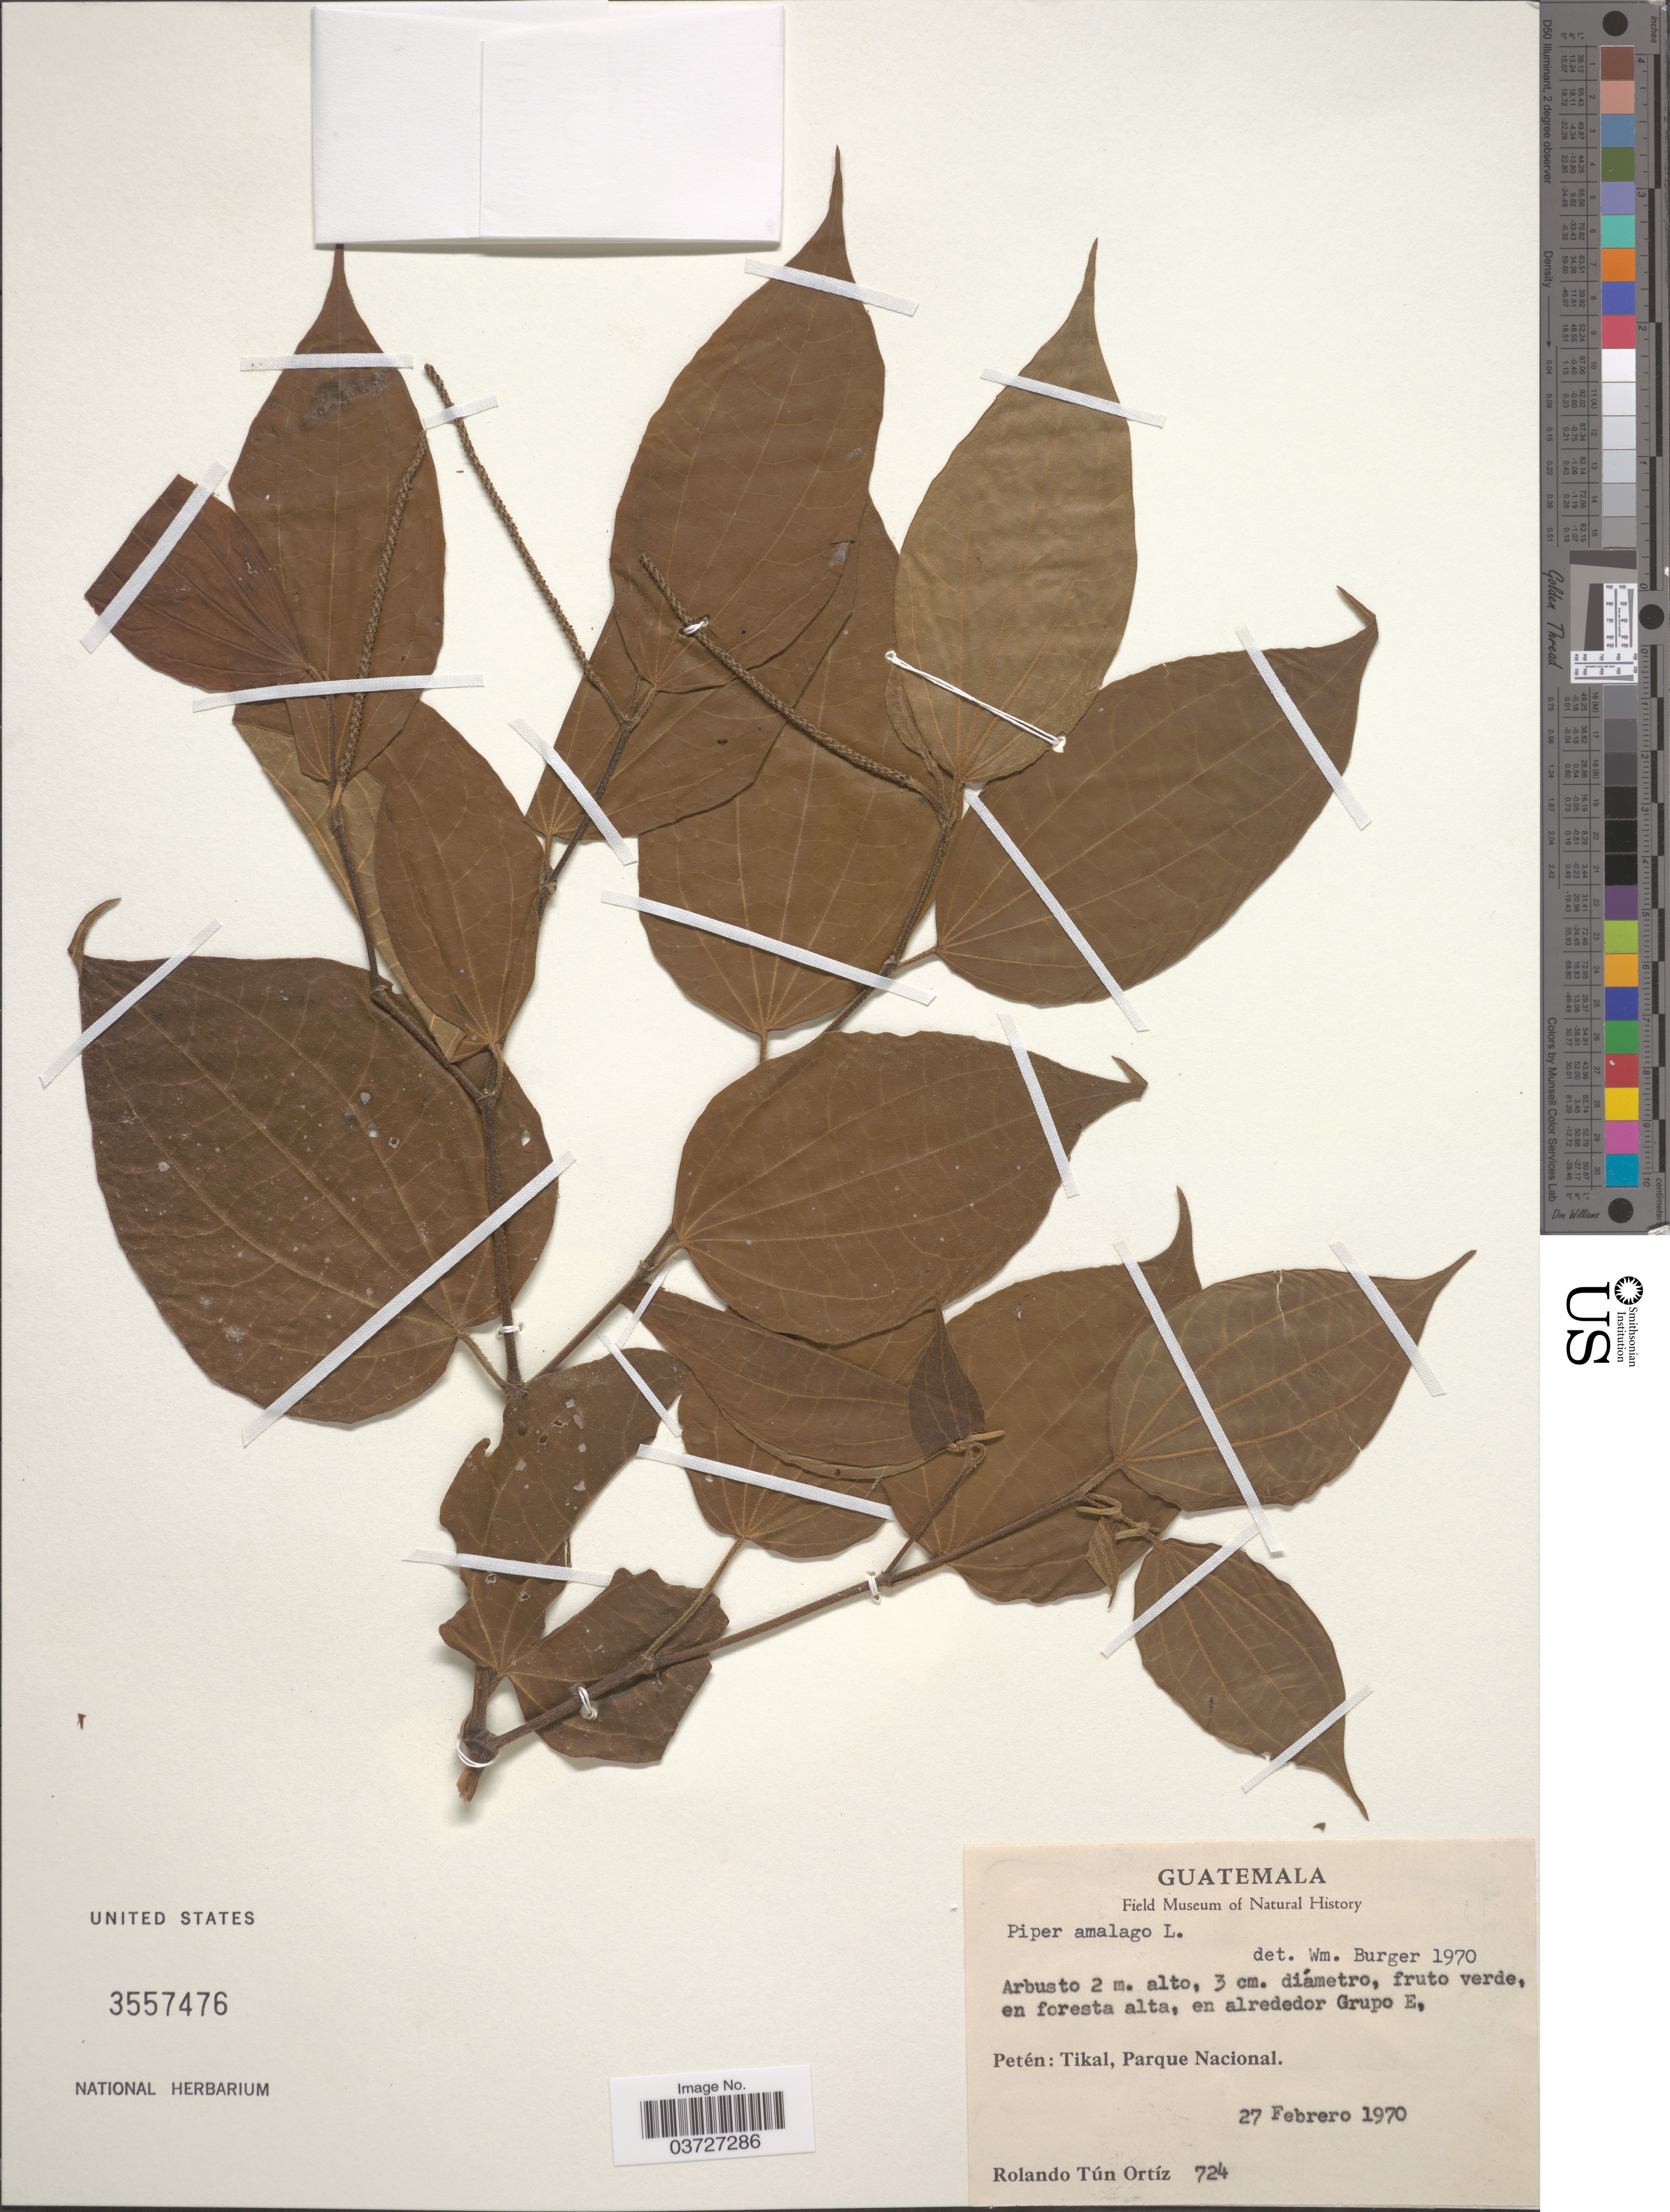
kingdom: Plantae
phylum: Tracheophyta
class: Magnoliopsida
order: Piperales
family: Piperaceae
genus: Piper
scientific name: Piper amalago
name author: L.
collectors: R. T. Ortíz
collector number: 724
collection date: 1970-02-27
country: Guatemala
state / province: El Peten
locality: En foresta alta, en alrededor Grupo E, Petén: Tikal, Parque Nacional.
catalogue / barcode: US 3557476